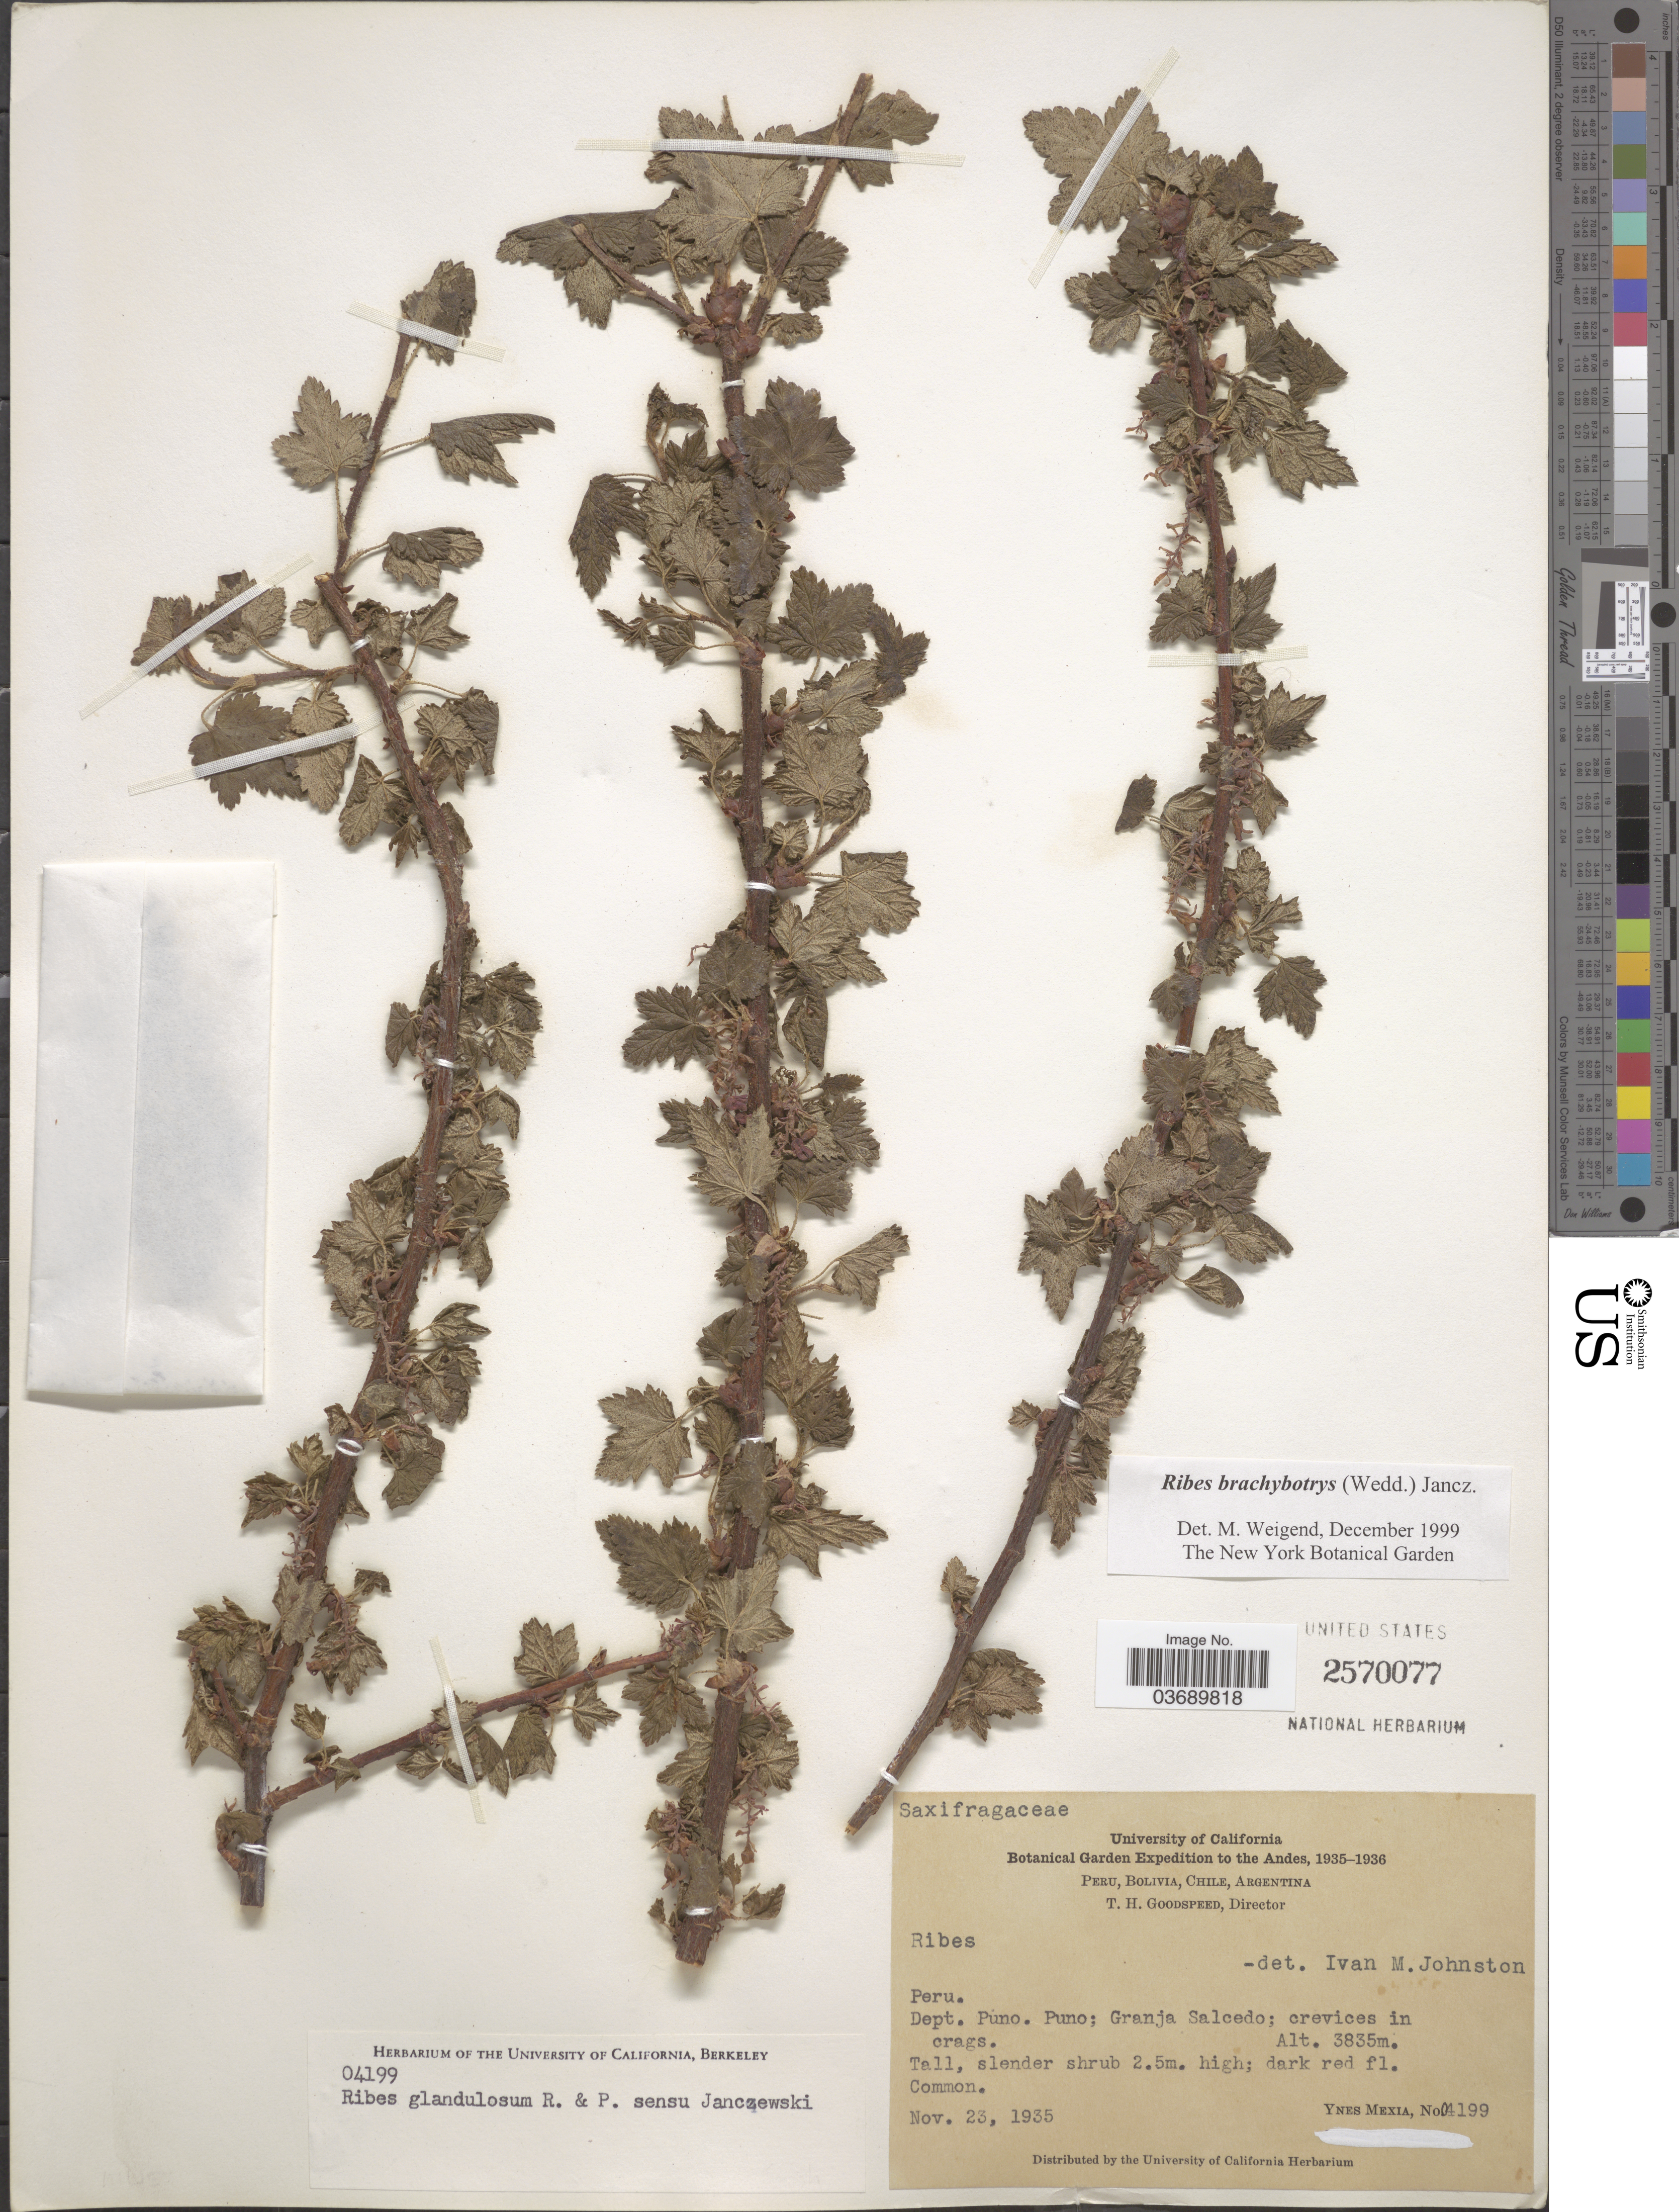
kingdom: Plantae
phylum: Tracheophyta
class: Magnoliopsida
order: Saxifragales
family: Grossulariaceae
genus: Ribes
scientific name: Ribes brachybotrys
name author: (Wedd.) Jancz.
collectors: Y. Mexia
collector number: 04199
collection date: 1935-11-23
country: Peru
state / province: Puno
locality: The Andes. Dept. Puno. Puno; Granja Salcedo.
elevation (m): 3835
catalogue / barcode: US 2570077